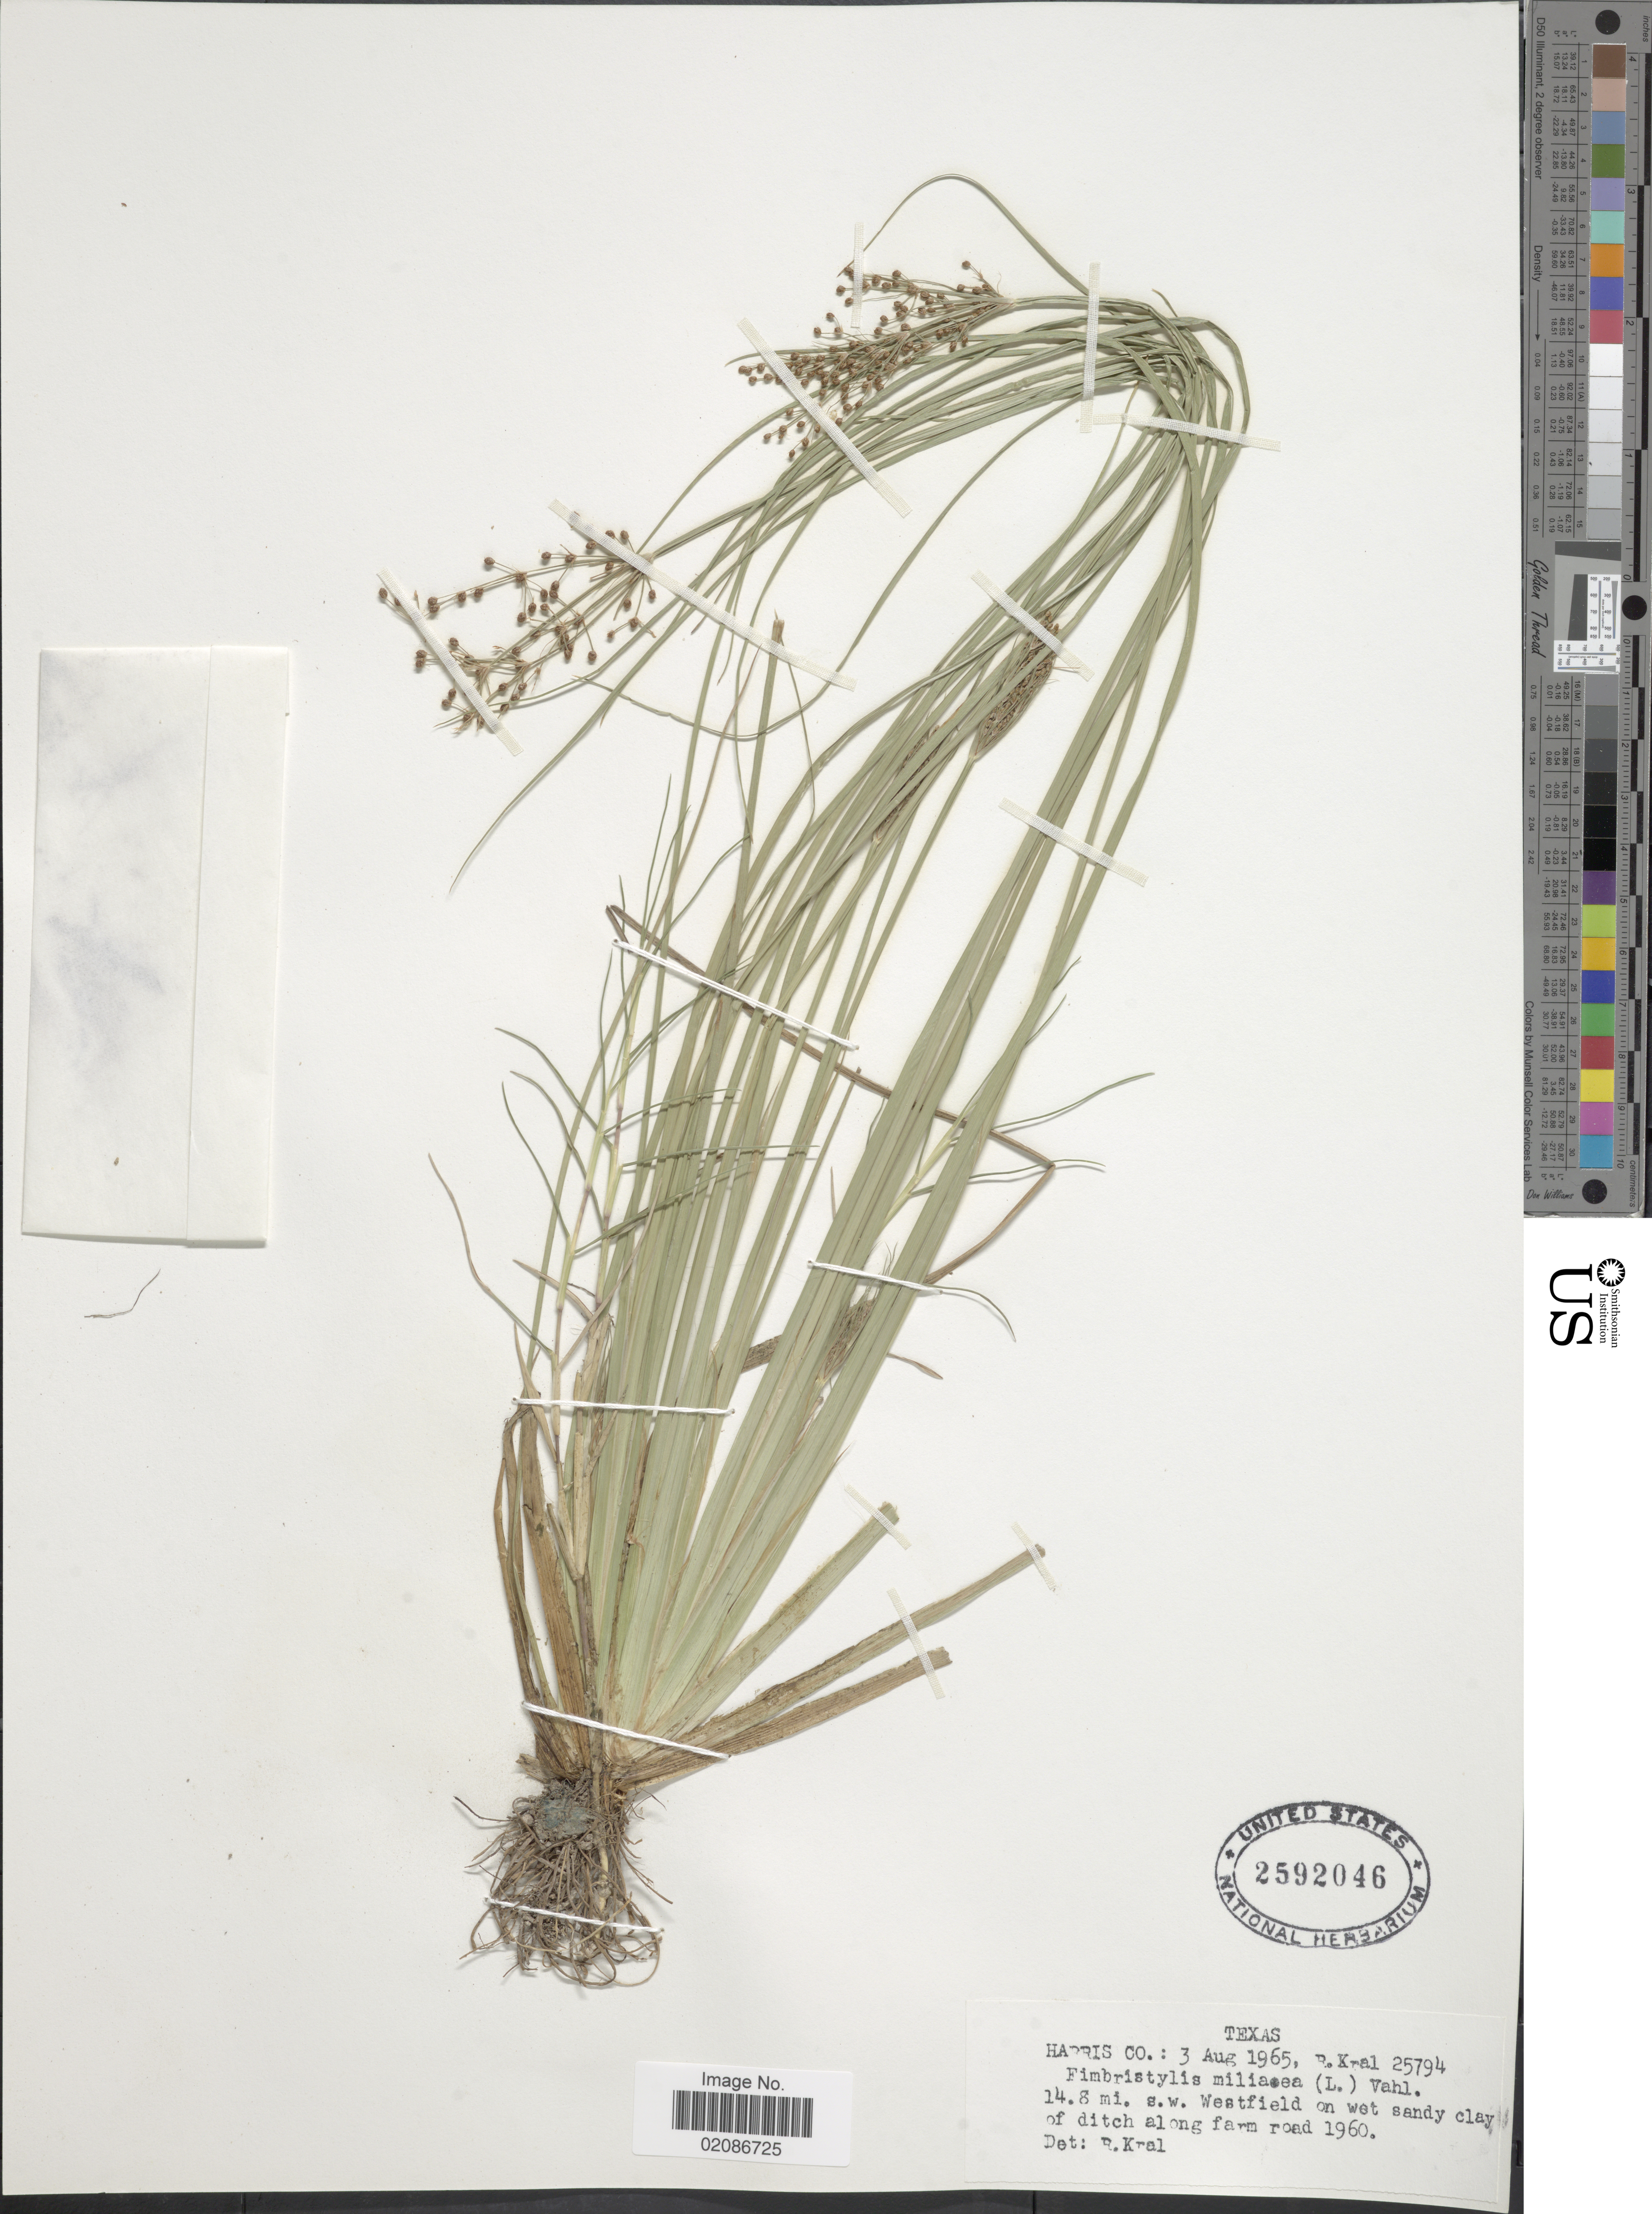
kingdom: Plantae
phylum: Tracheophyta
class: Liliopsida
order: Poales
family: Cyperaceae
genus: Fimbristylis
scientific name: Fimbristylis littoralis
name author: Gaudich.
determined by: Strong, M. T., (US), Smithsonian Institution - National Museum of Natural History (UNITED STATES)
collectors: R. Kral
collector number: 25794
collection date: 1965-08-03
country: United States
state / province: Texas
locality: Harris Co.: 1438 mi. s.w. Westfield on wet sandy clay of ditch along farm road 1960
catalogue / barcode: US 2592046